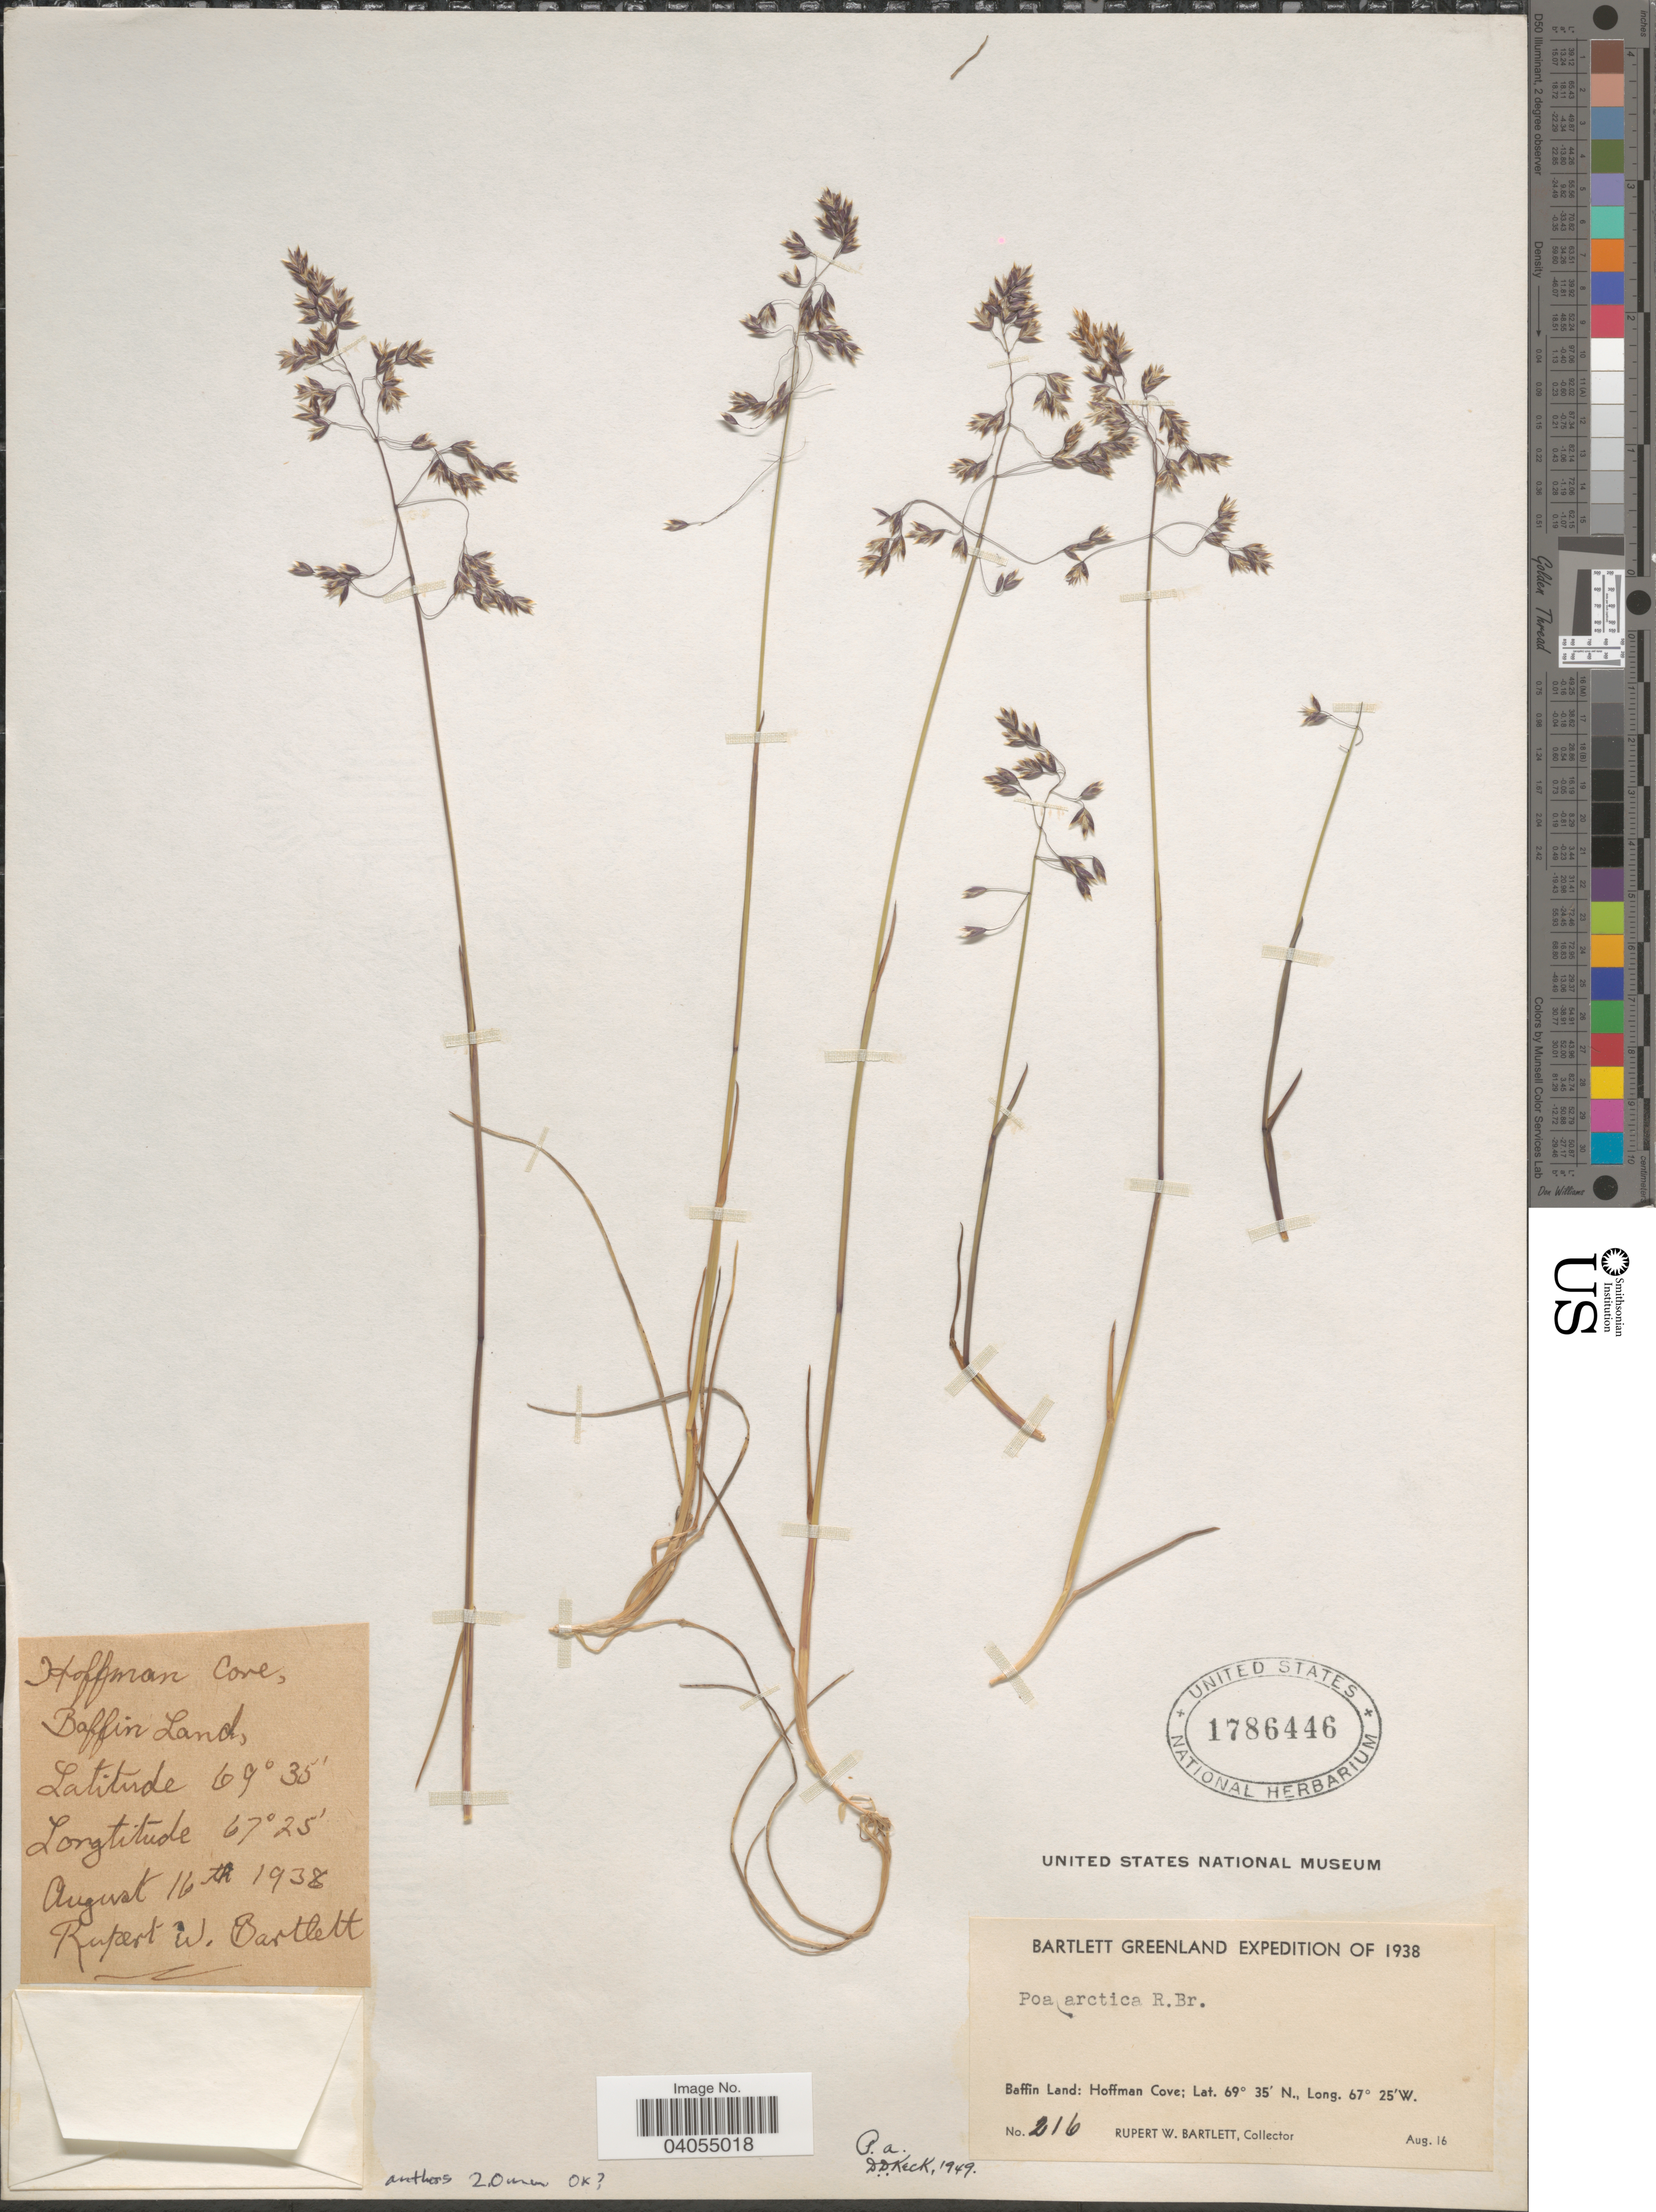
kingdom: Plantae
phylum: Tracheophyta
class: Liliopsida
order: Poales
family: Poaceae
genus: Poa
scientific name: Poa arctica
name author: R. Br.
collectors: R. W. Bartlett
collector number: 216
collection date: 1938-08-16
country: Canada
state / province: Nunavut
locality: Baffin Land: Hoffman Cove.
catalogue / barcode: US 1786446